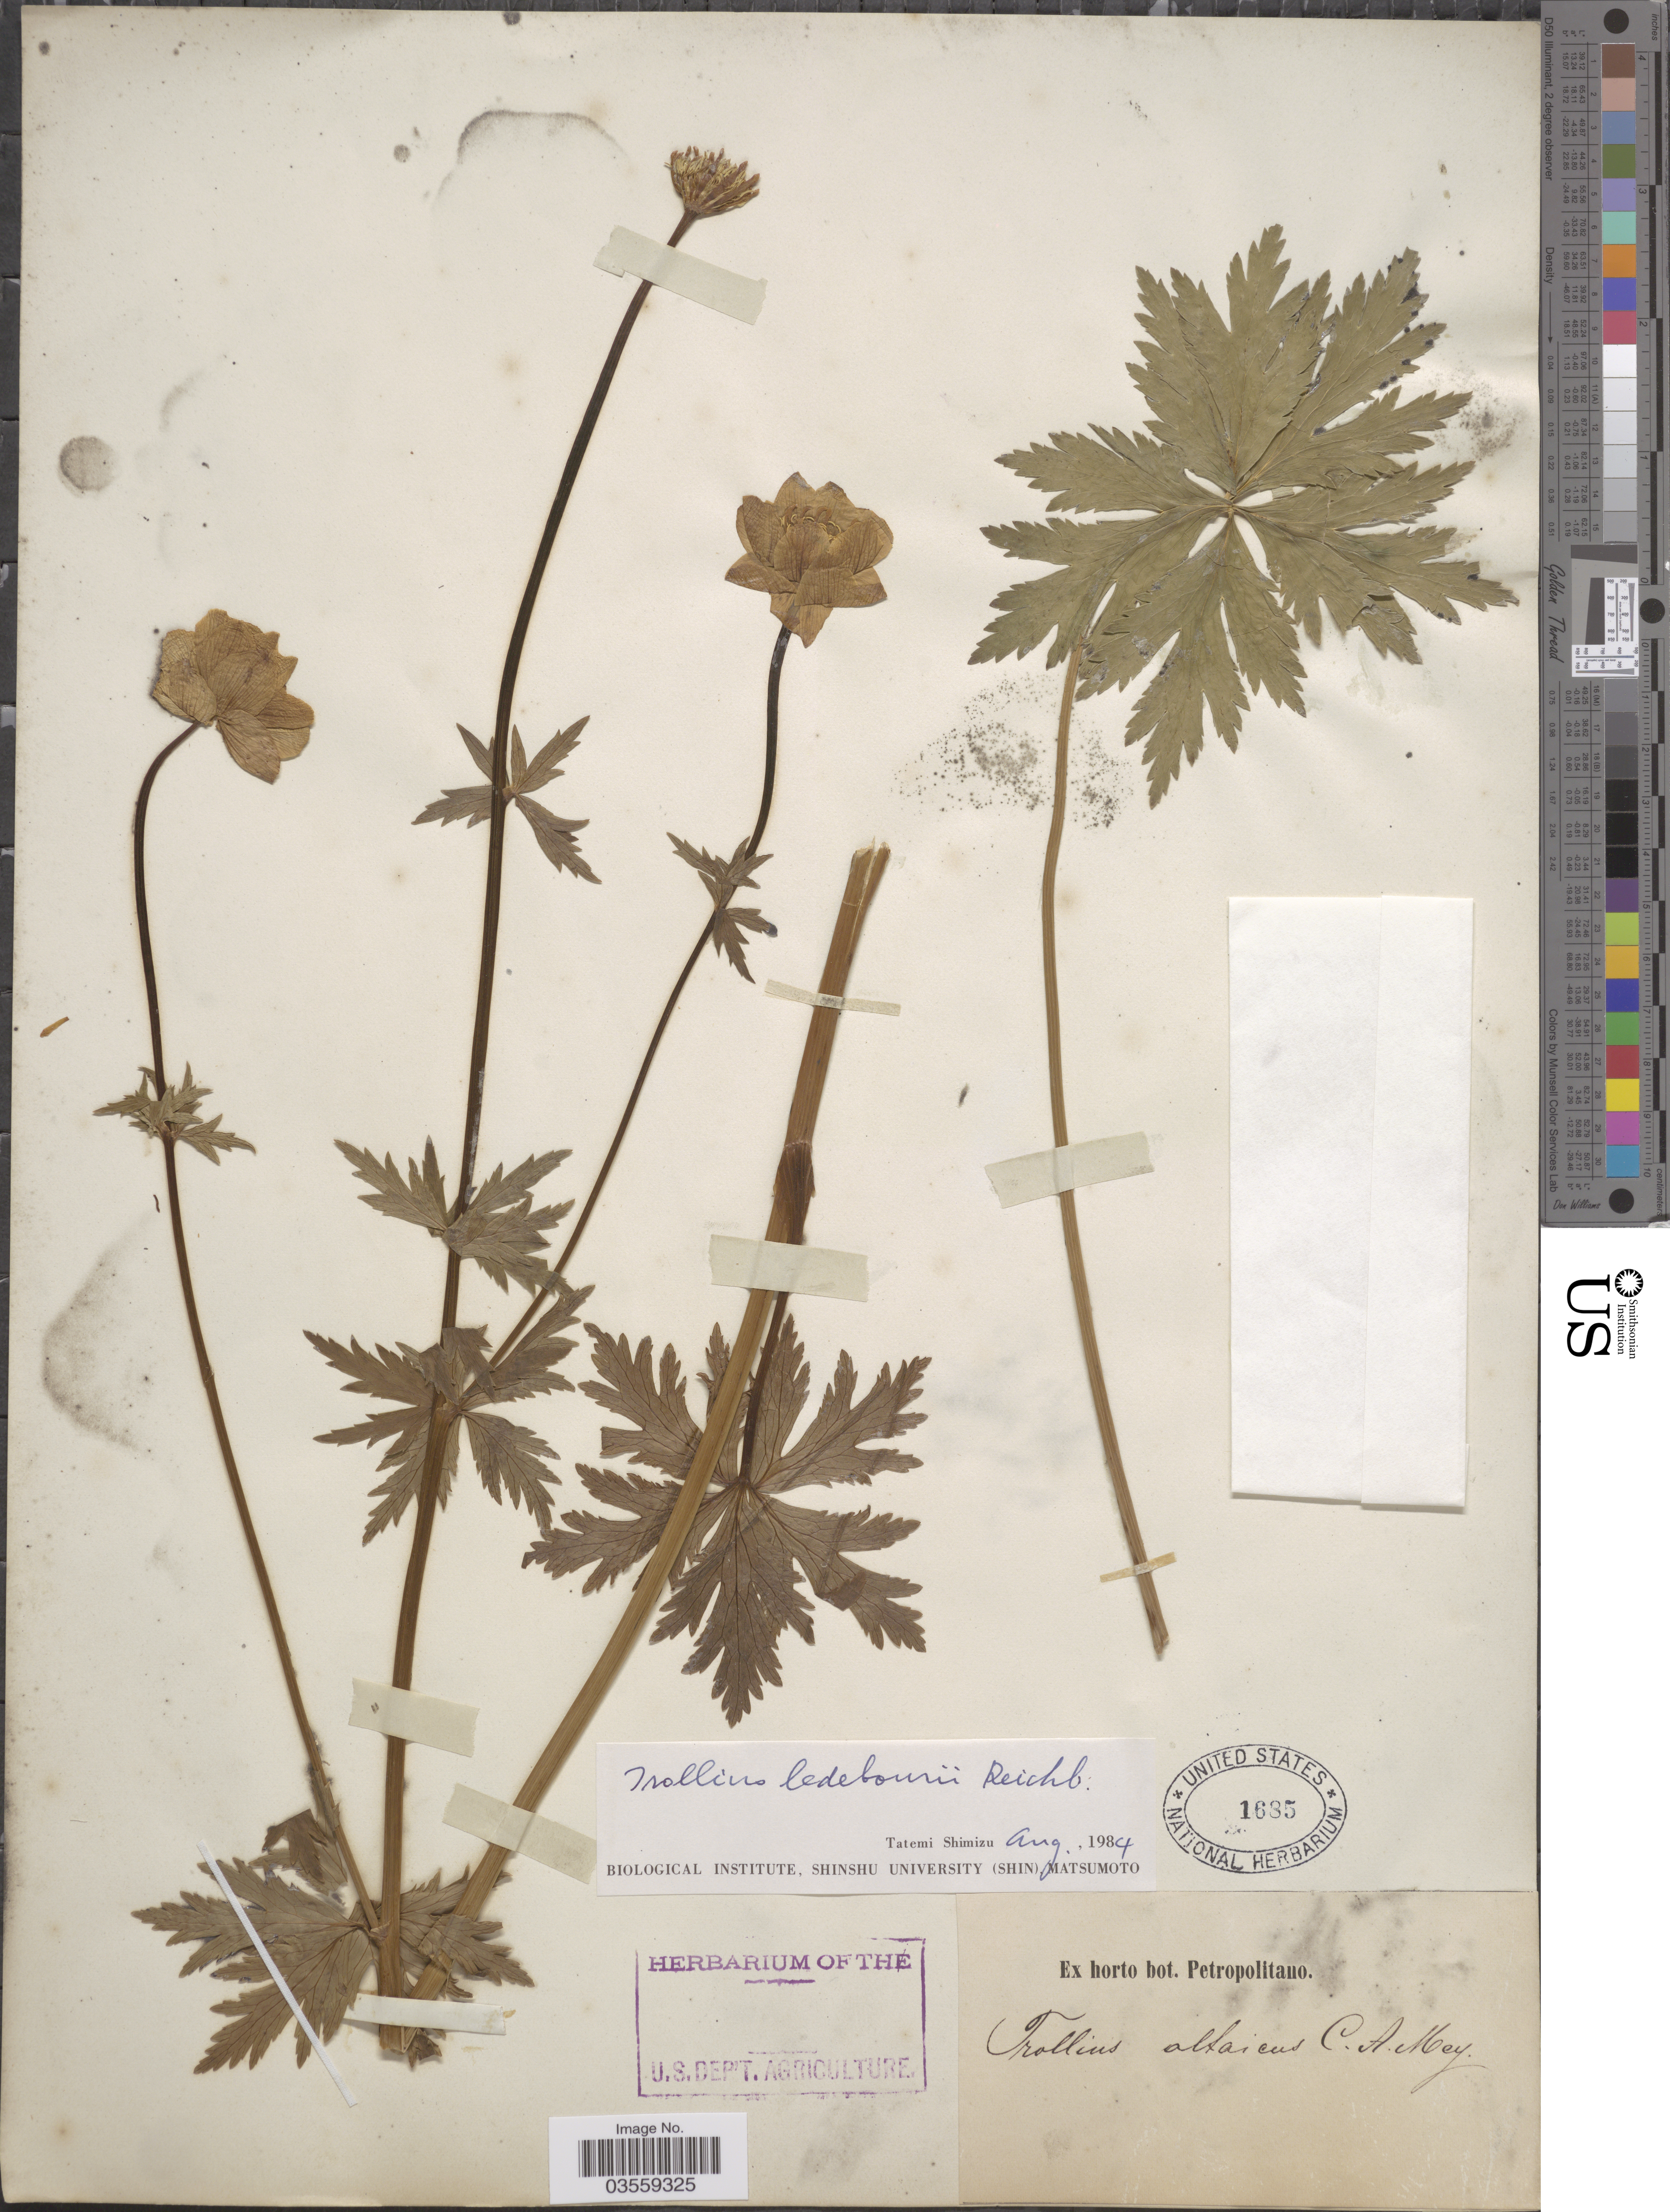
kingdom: Plantae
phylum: Tracheophyta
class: Magnoliopsida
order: Ranunculales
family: Ranunculaceae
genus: Trollius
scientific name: Trollius ledebourii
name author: Rchb.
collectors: ex Horto Bot. Petropolitano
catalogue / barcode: US 1685